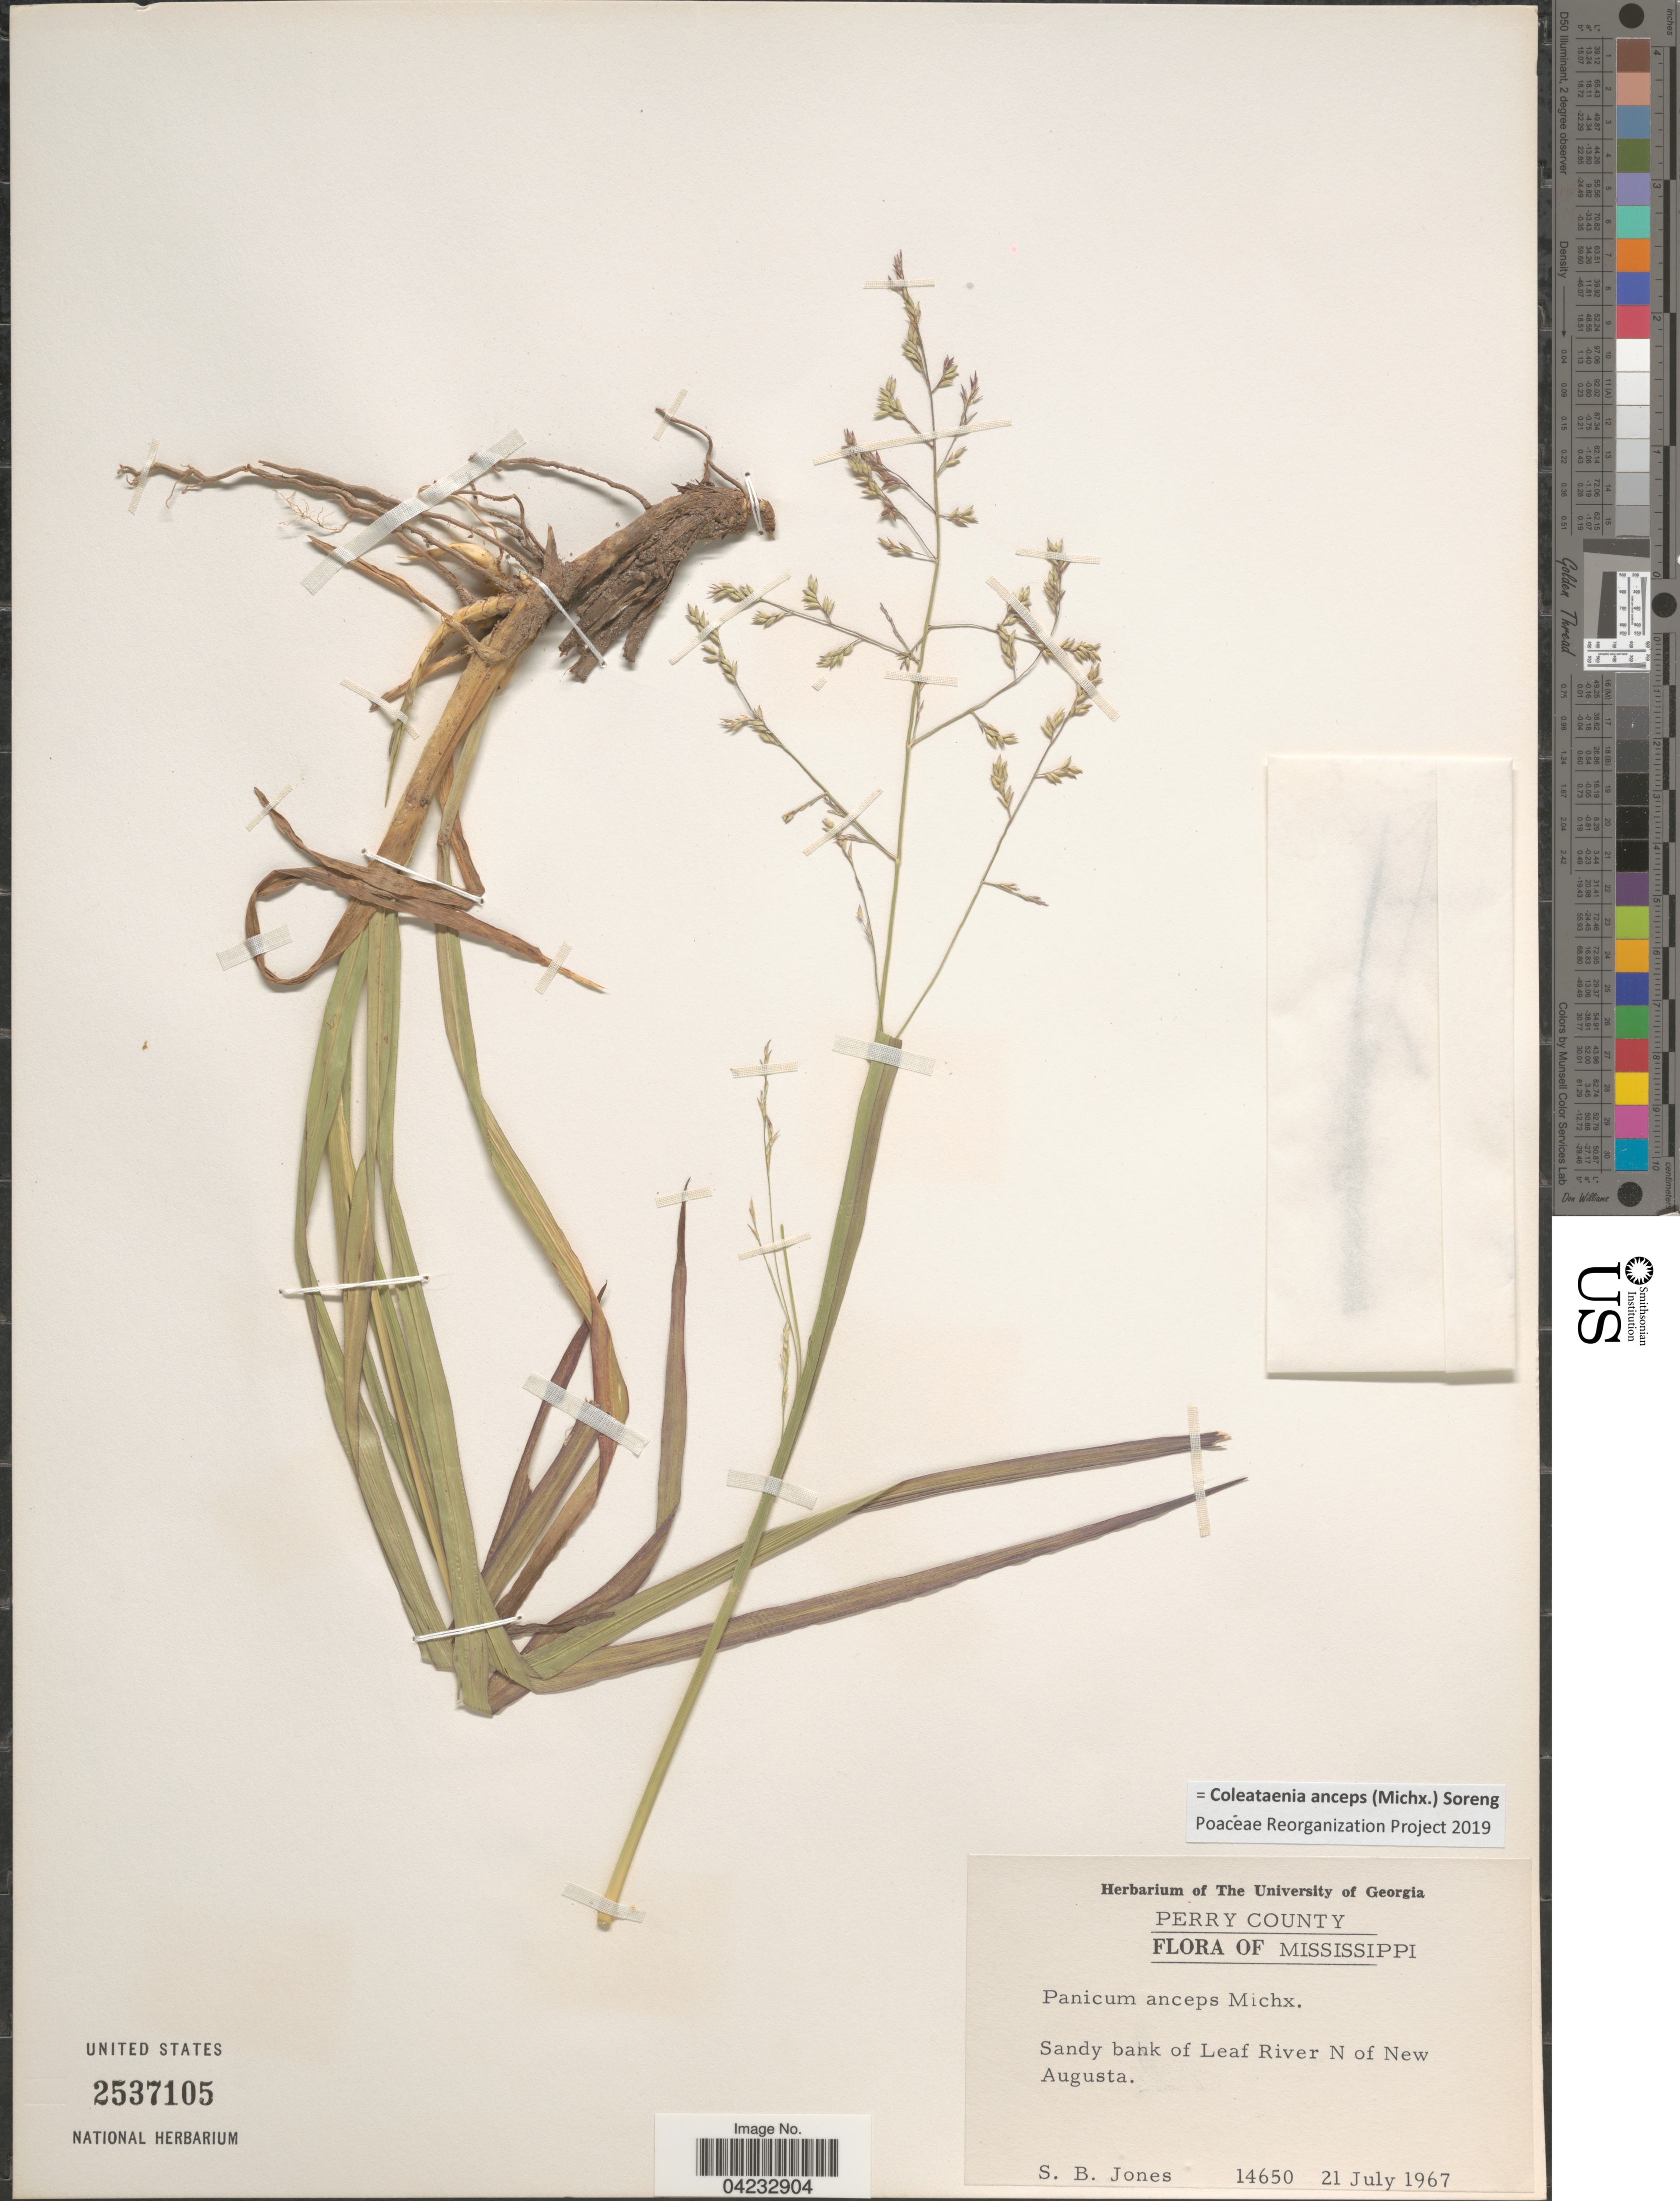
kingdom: Plantae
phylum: Tracheophyta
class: Liliopsida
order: Poales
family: Poaceae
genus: Coleataenia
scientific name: Coleataenia anceps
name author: (Michx.) Soreng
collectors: S. B. Jones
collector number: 14650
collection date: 1967-07-21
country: United States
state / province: Mississippi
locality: Perry County. Sandy bank of Leaf River N of New Augusta.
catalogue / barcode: US 2537105